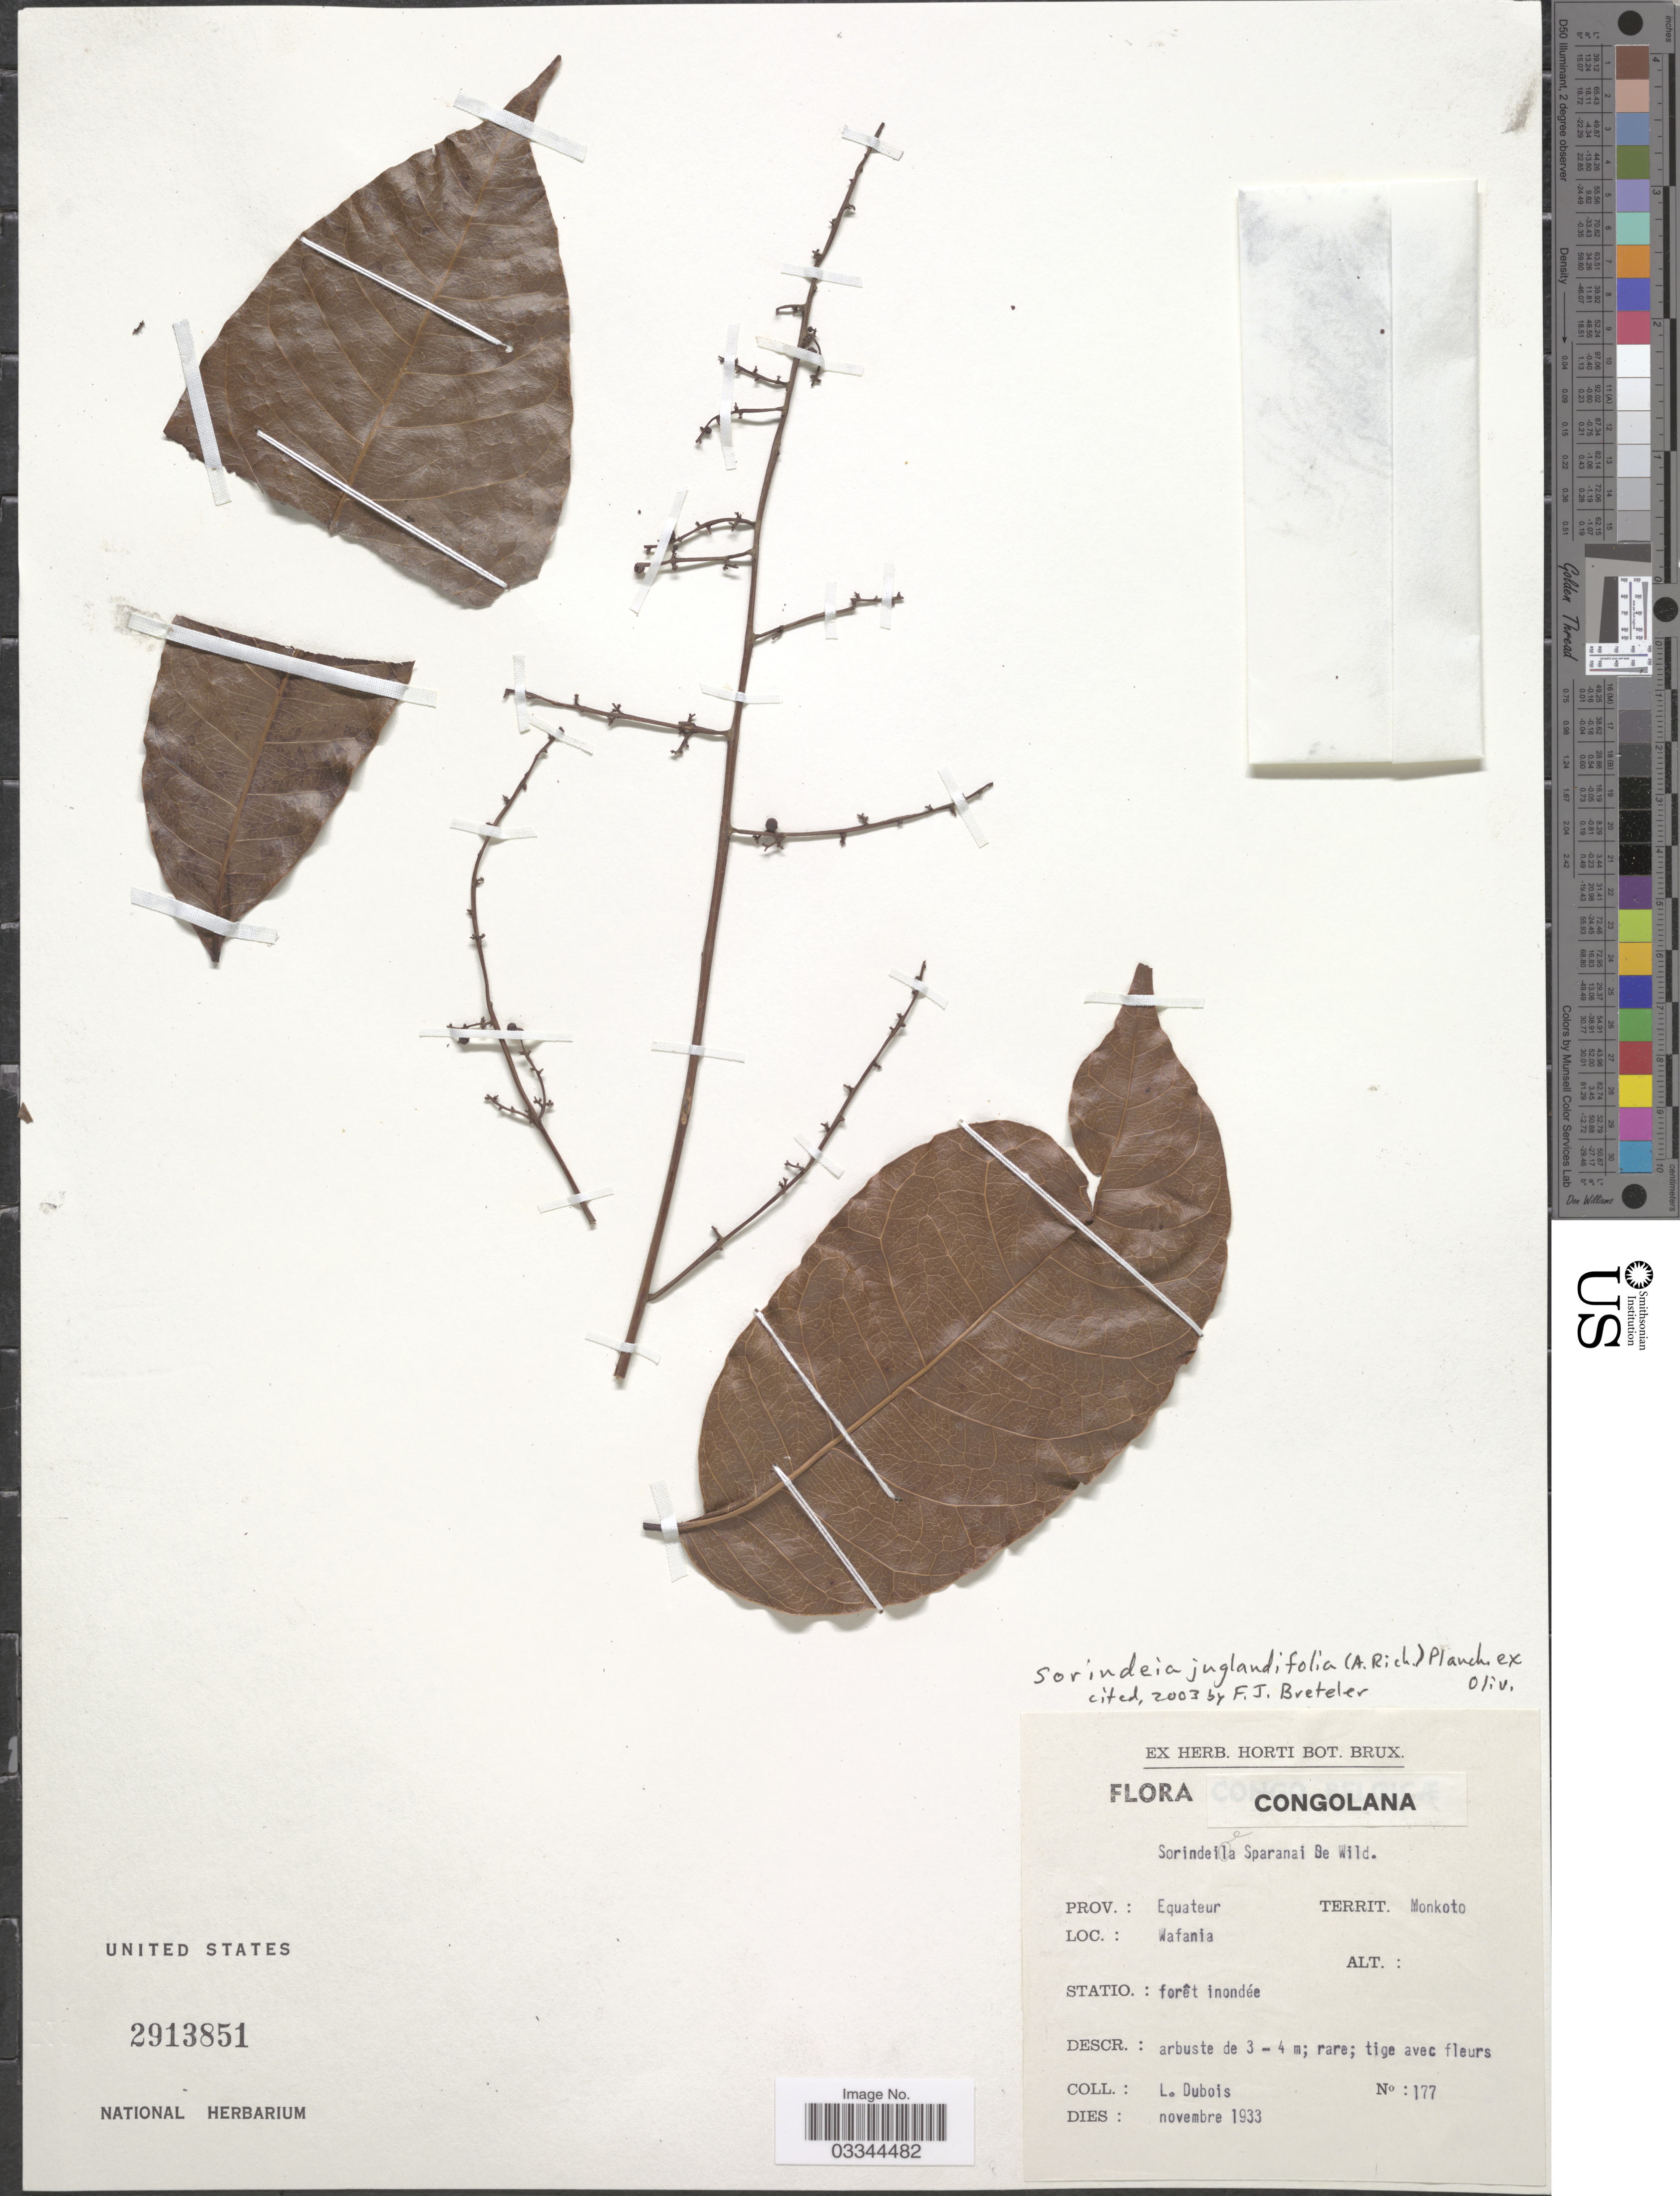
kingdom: Plantae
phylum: Tracheophyta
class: Magnoliopsida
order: Sapindales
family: Anacardiaceae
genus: Sorindeia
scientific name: Sorindeia juglandifolia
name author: (A. Rich.) Planch. ex Oliv.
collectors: L. Dubois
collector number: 177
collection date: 1933-11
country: Congo, Democratic Republic of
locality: Congolana. Prov.: Equateur, Territ. Monkoto. Wafania.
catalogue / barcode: US 2913851